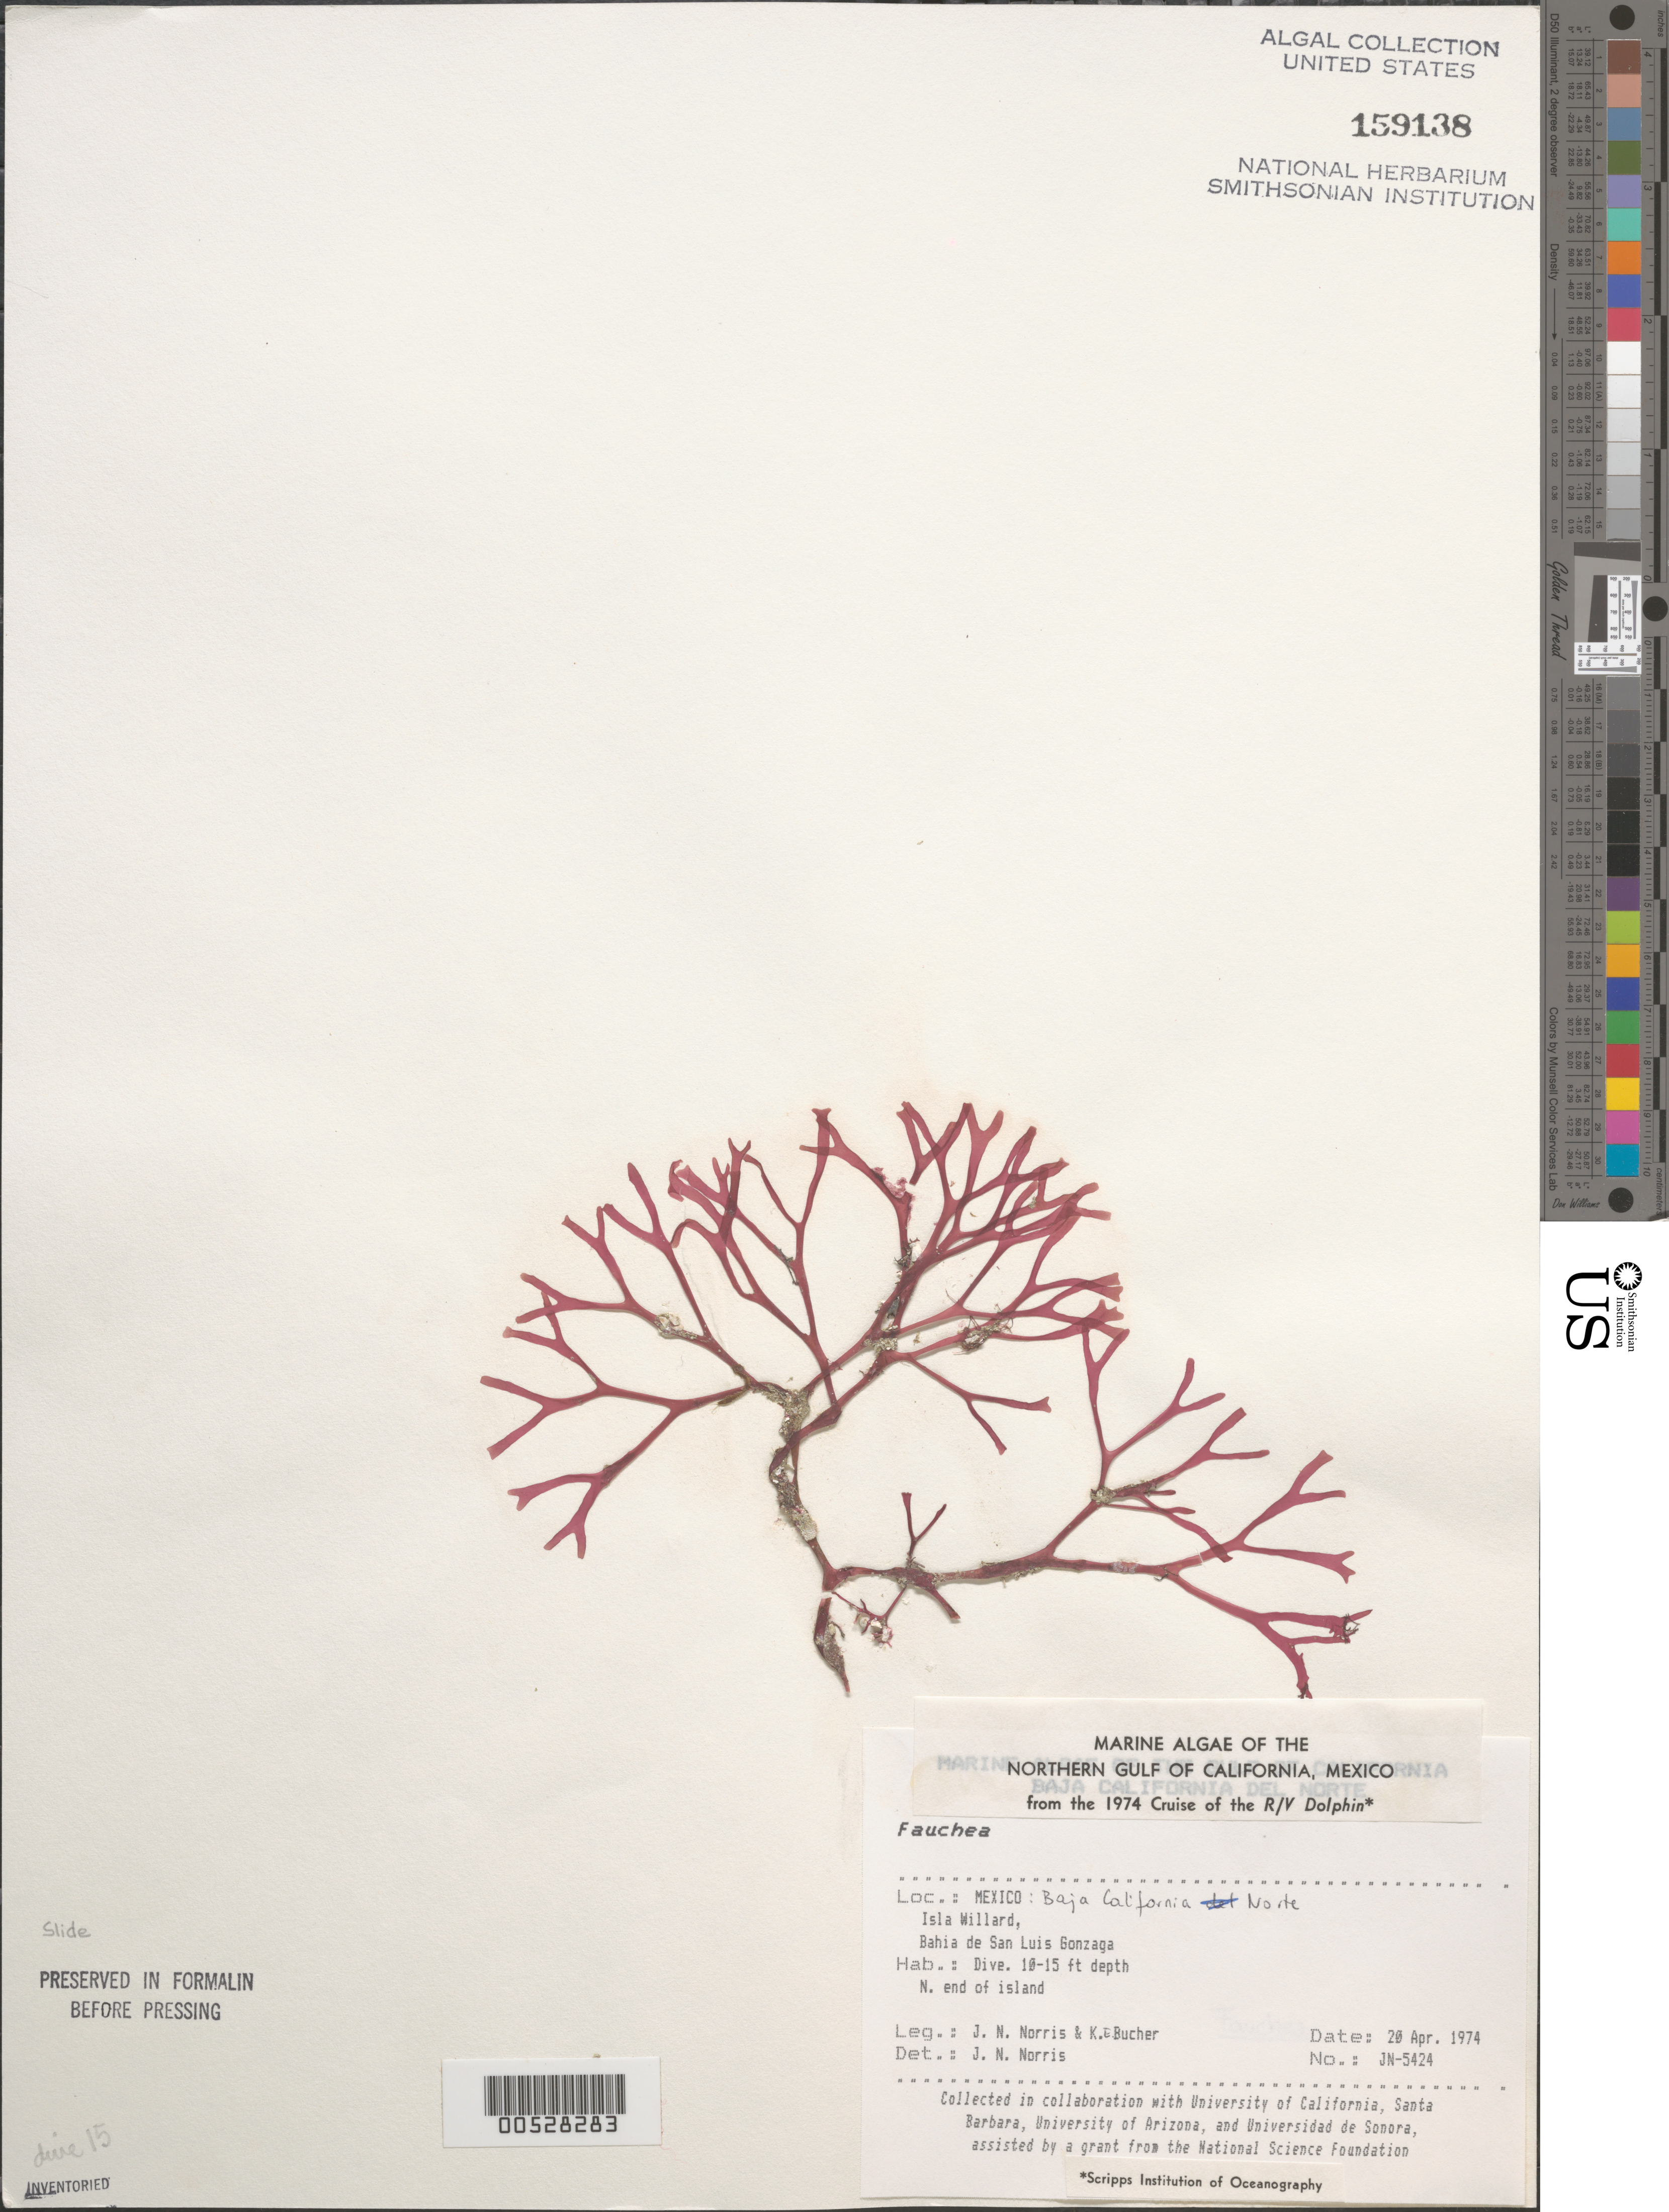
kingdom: Plantae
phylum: Rhodophyta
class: Florideophyceae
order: Rhodymeniales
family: Faucheaceae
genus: Gloiocladia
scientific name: Gloiocladia hoshawii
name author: (E.Y. Dawson) J.N. Norris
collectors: J. N. Norris & K. E. Bucher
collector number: JN-5424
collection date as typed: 20 Apr 1974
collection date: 1974-04-20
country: Mexico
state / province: Baja California Norte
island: Isla Willard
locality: Bahia San Luis Gonzaga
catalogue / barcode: US 159138